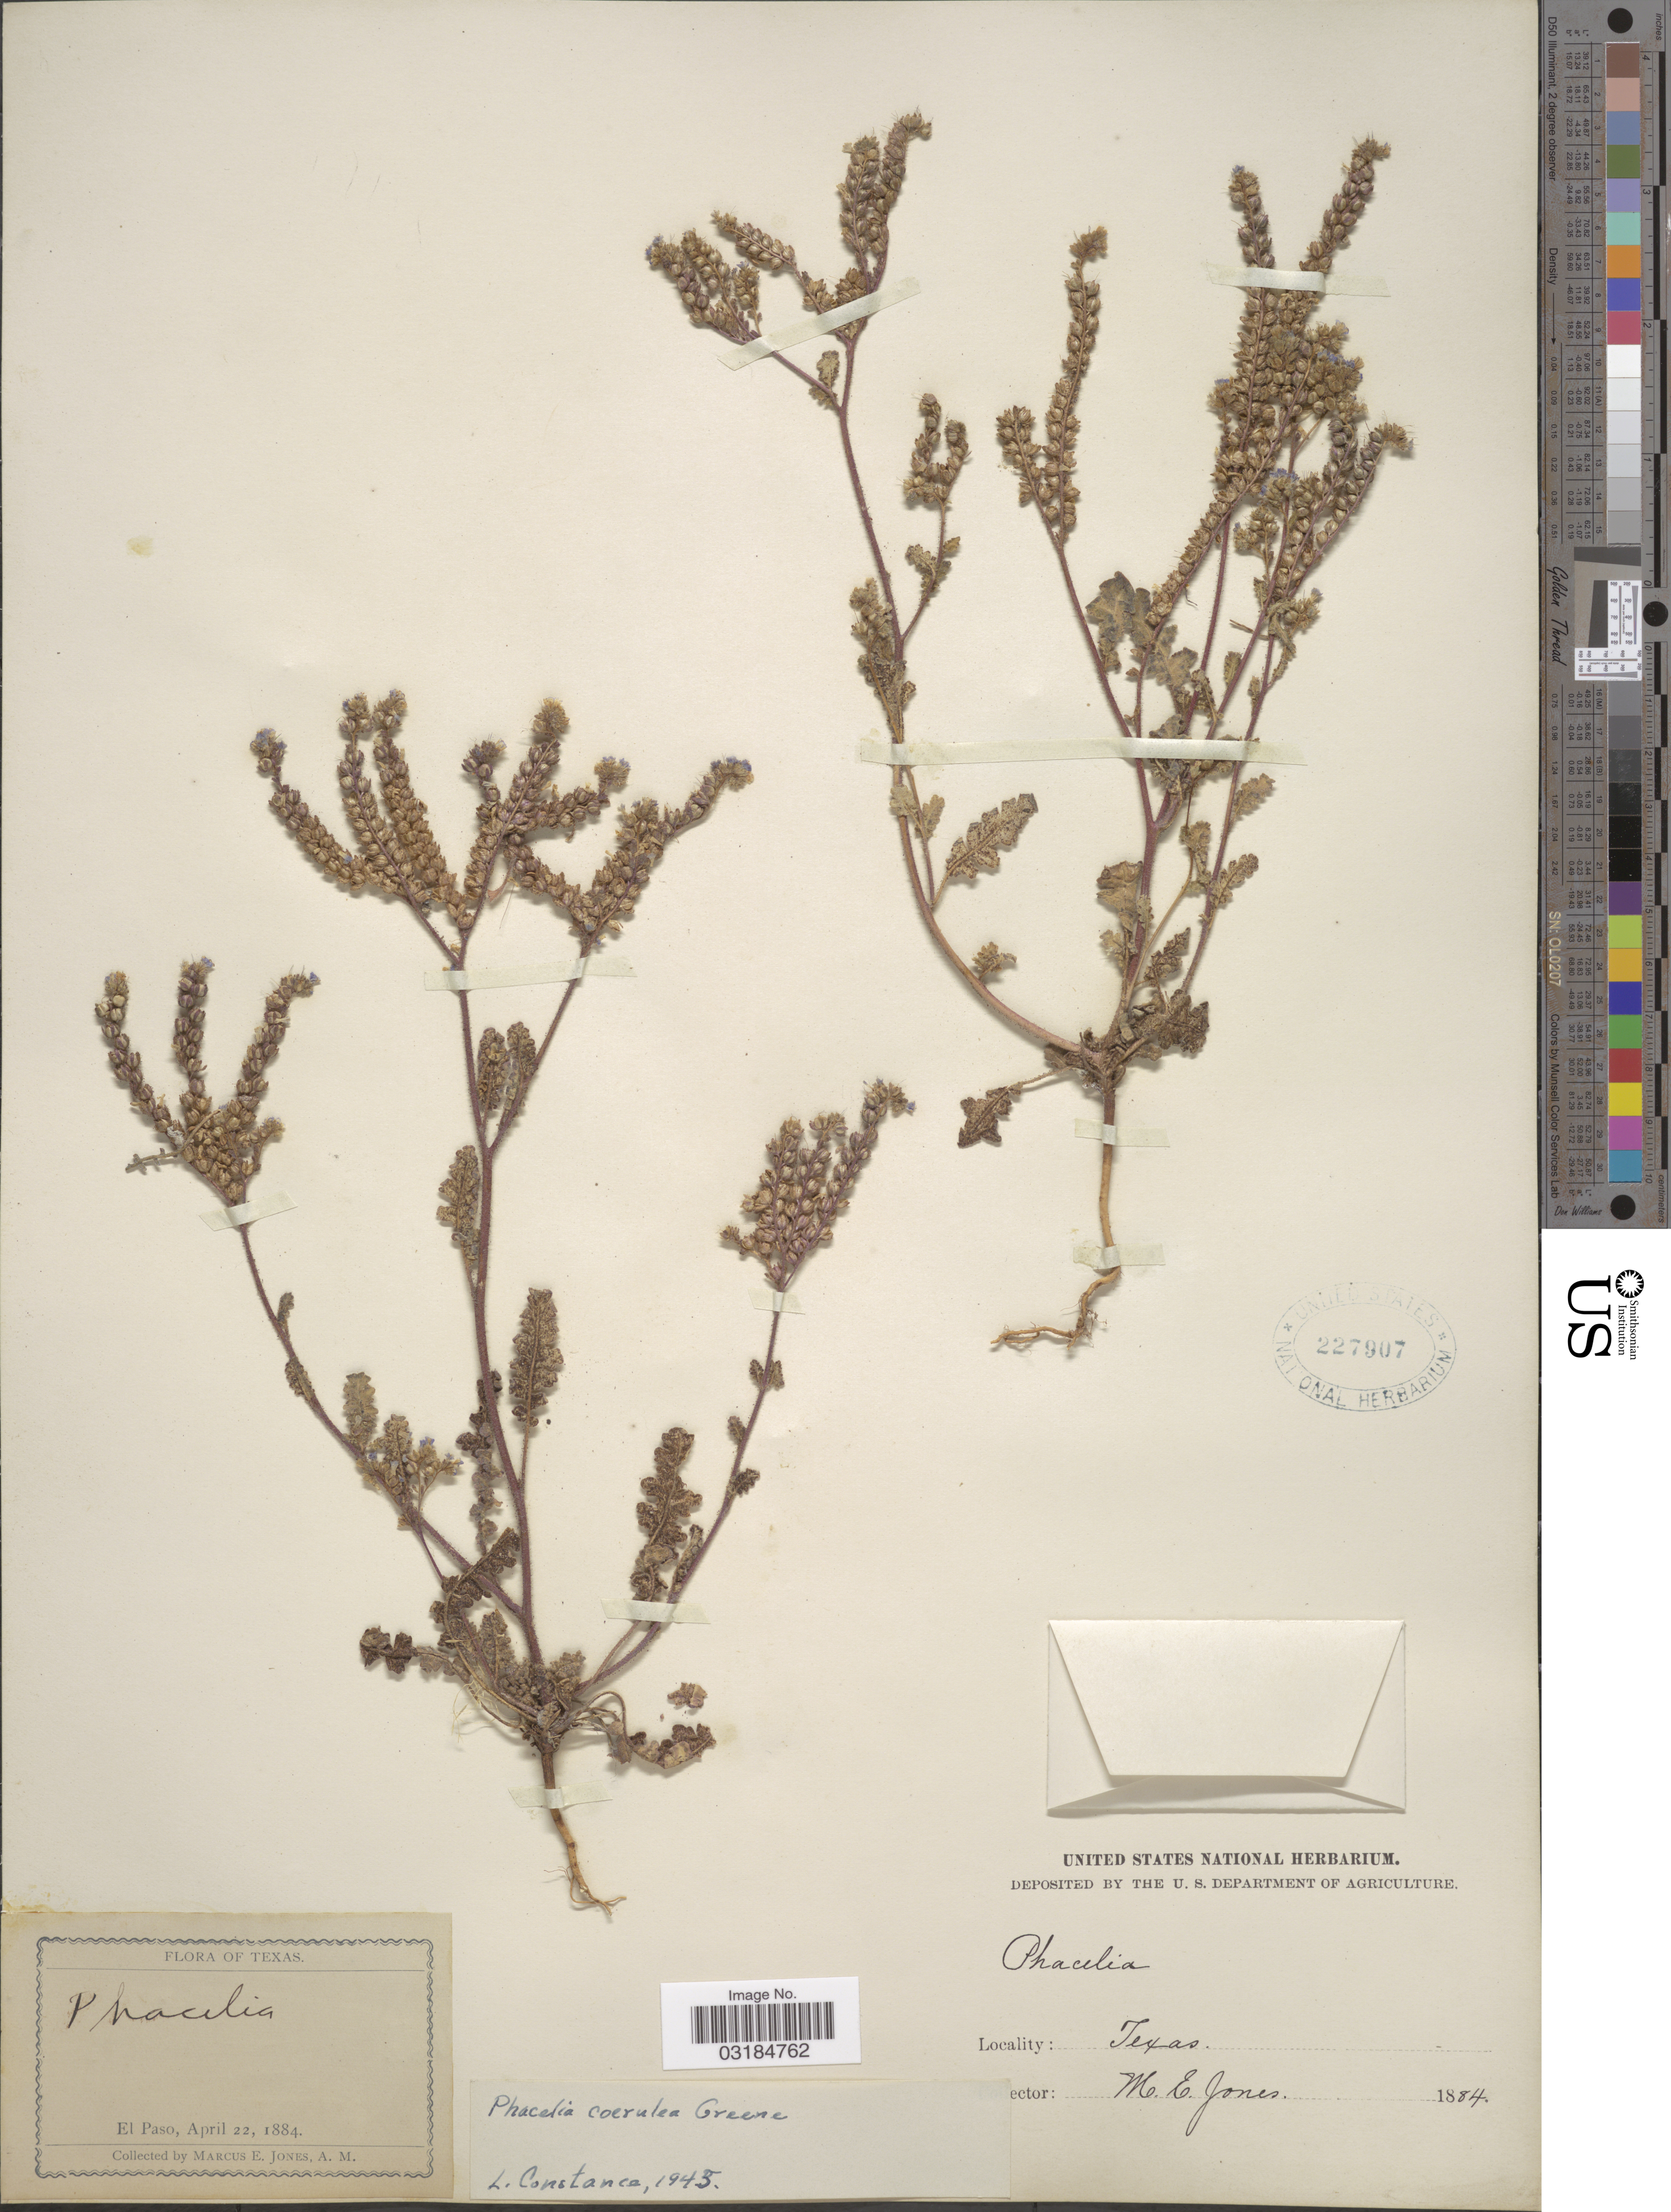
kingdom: Plantae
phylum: Tracheophyta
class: Magnoliopsida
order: Boraginales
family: Hydrophyllaceae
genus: Phacelia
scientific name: Phacelia caerulea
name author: Greene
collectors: M. E. Jones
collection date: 1884-04-22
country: United States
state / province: Texas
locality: El Paso.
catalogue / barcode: US 227907